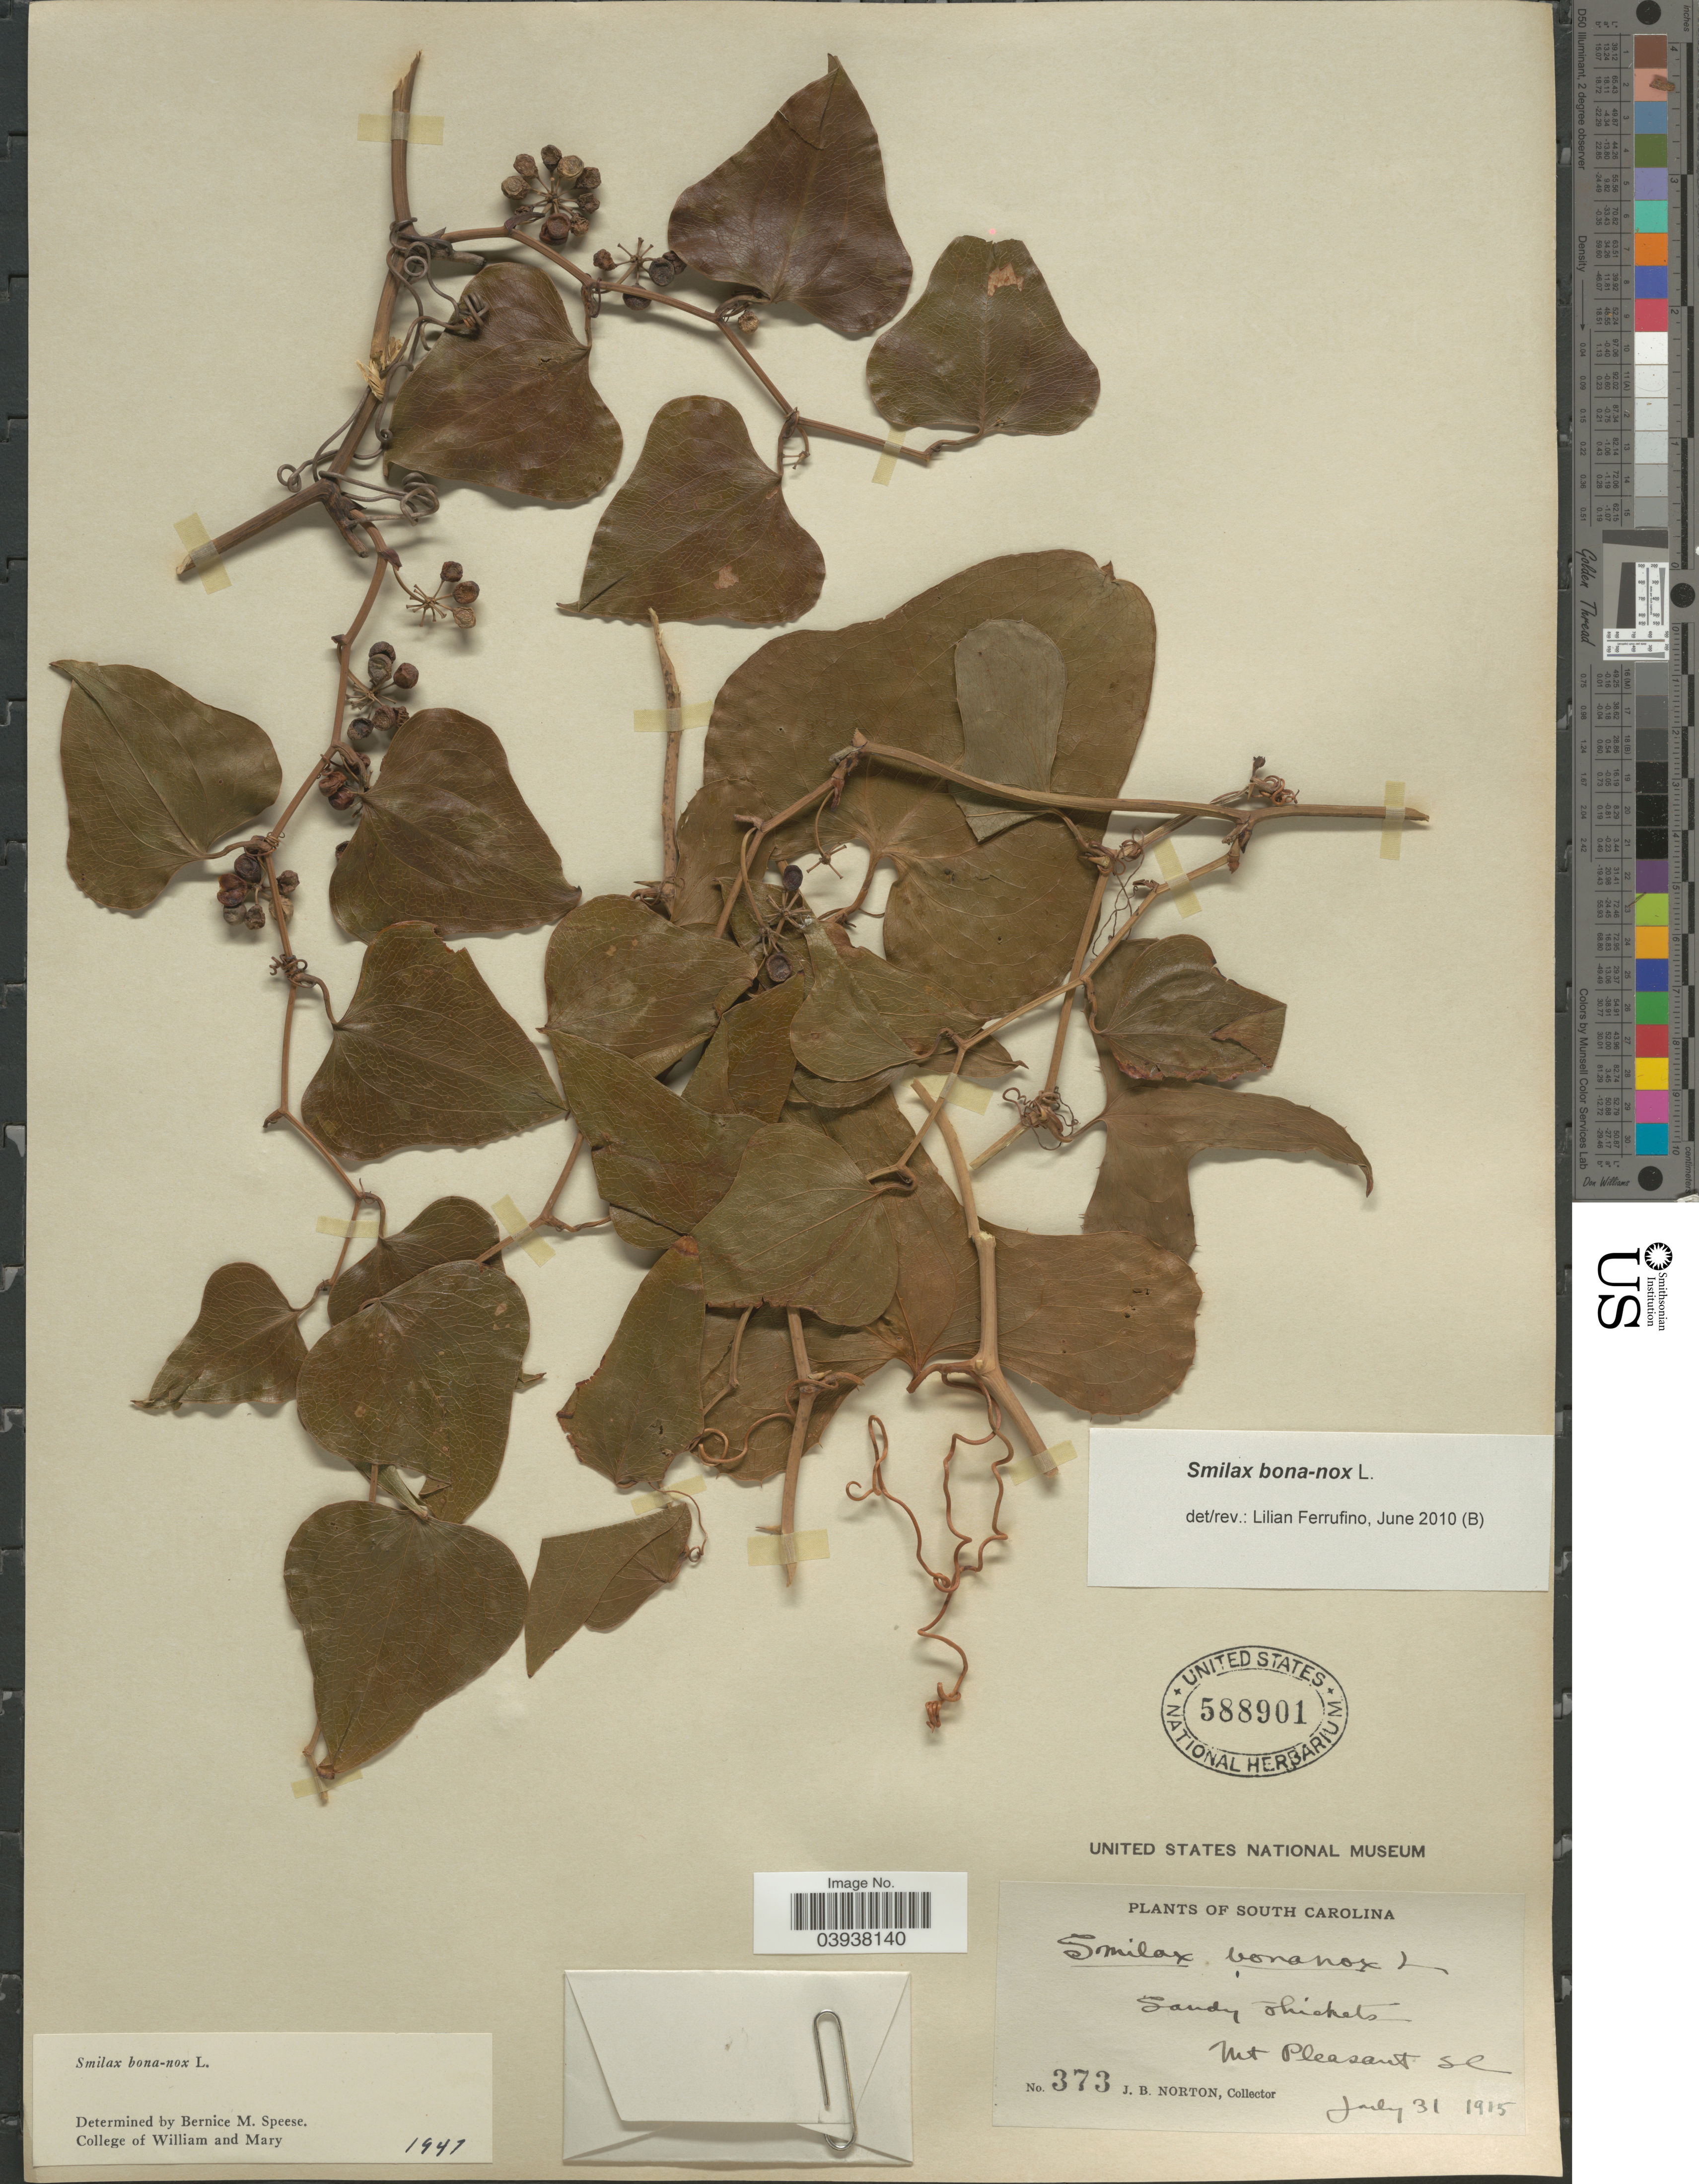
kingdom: Plantae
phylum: Tracheophyta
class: Liliopsida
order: Liliales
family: Smilacaceae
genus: Smilax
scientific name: Smilax bona-nox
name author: L.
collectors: J. B. Norton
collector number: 373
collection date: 1915-07-31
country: United States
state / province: South Carolina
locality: Sandy Thickets. Mt. Pleasant.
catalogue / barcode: US 588901